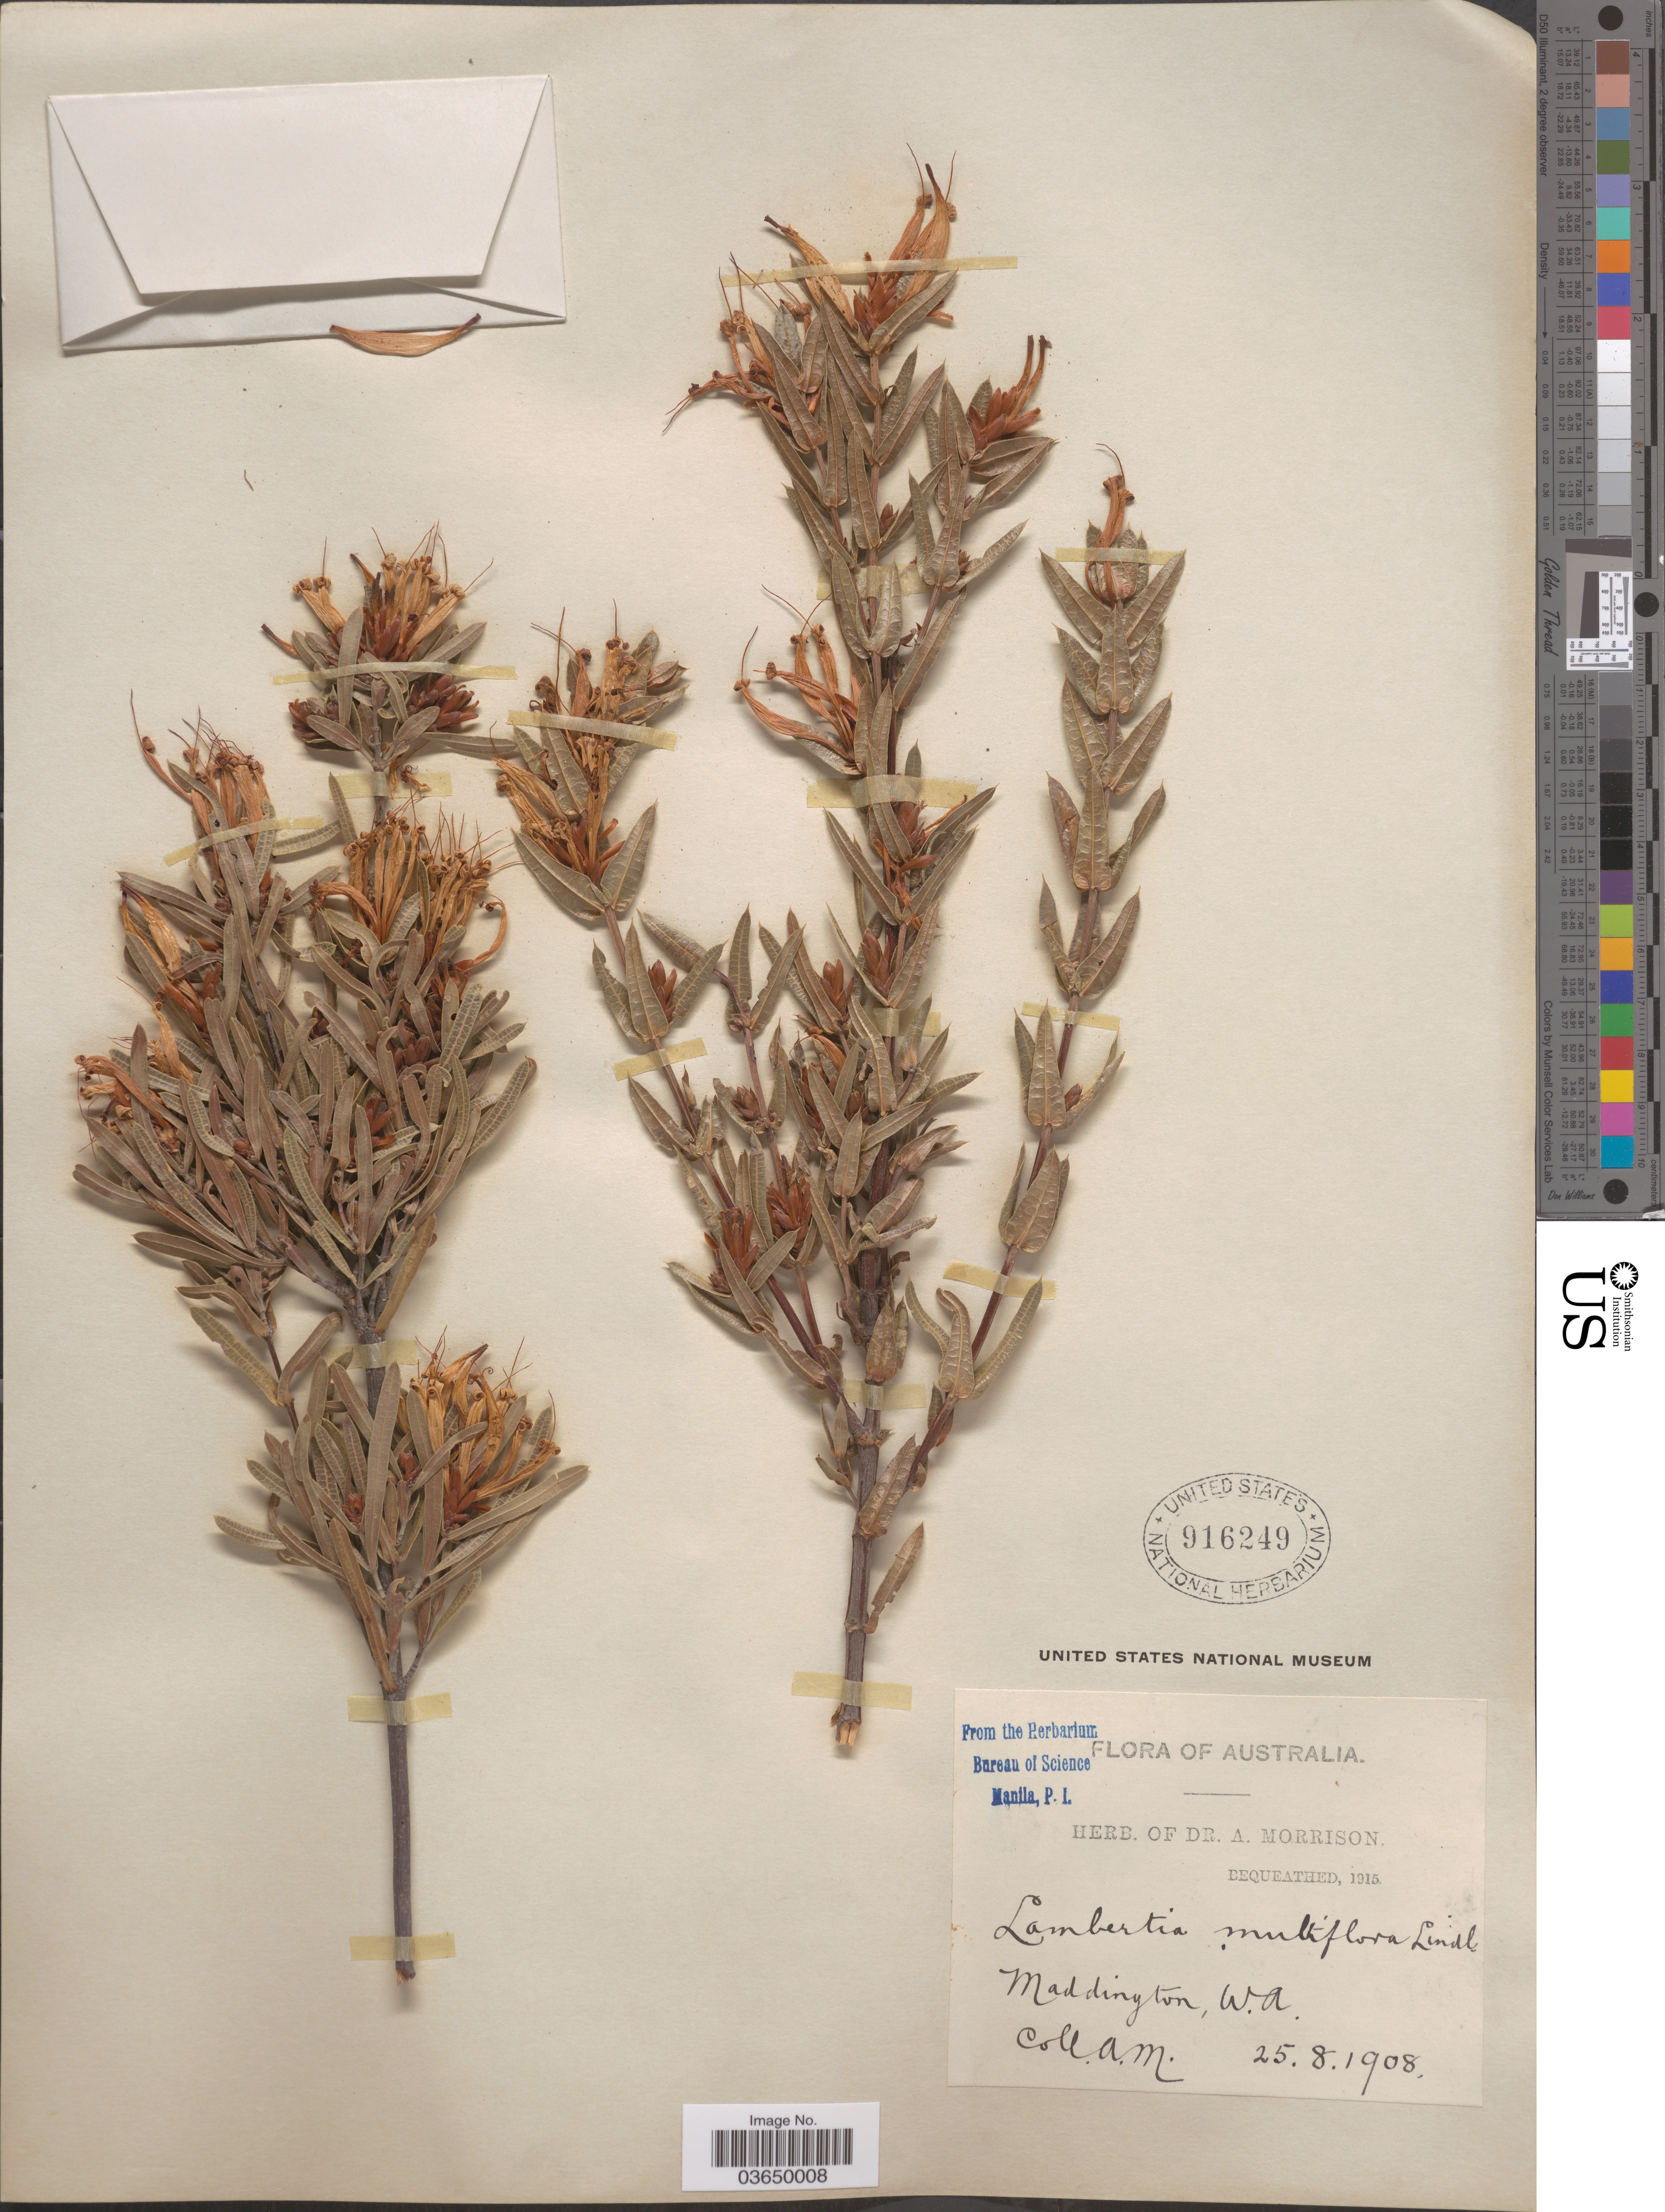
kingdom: Plantae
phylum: Tracheophyta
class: Magnoliopsida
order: Proteales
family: Proteaceae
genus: Lambertia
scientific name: Lambertia multiflora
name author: Lindl.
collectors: A. Morrison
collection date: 1908-08-25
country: Australia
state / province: Western Australia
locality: Maddington. W.A.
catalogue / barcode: US 916249